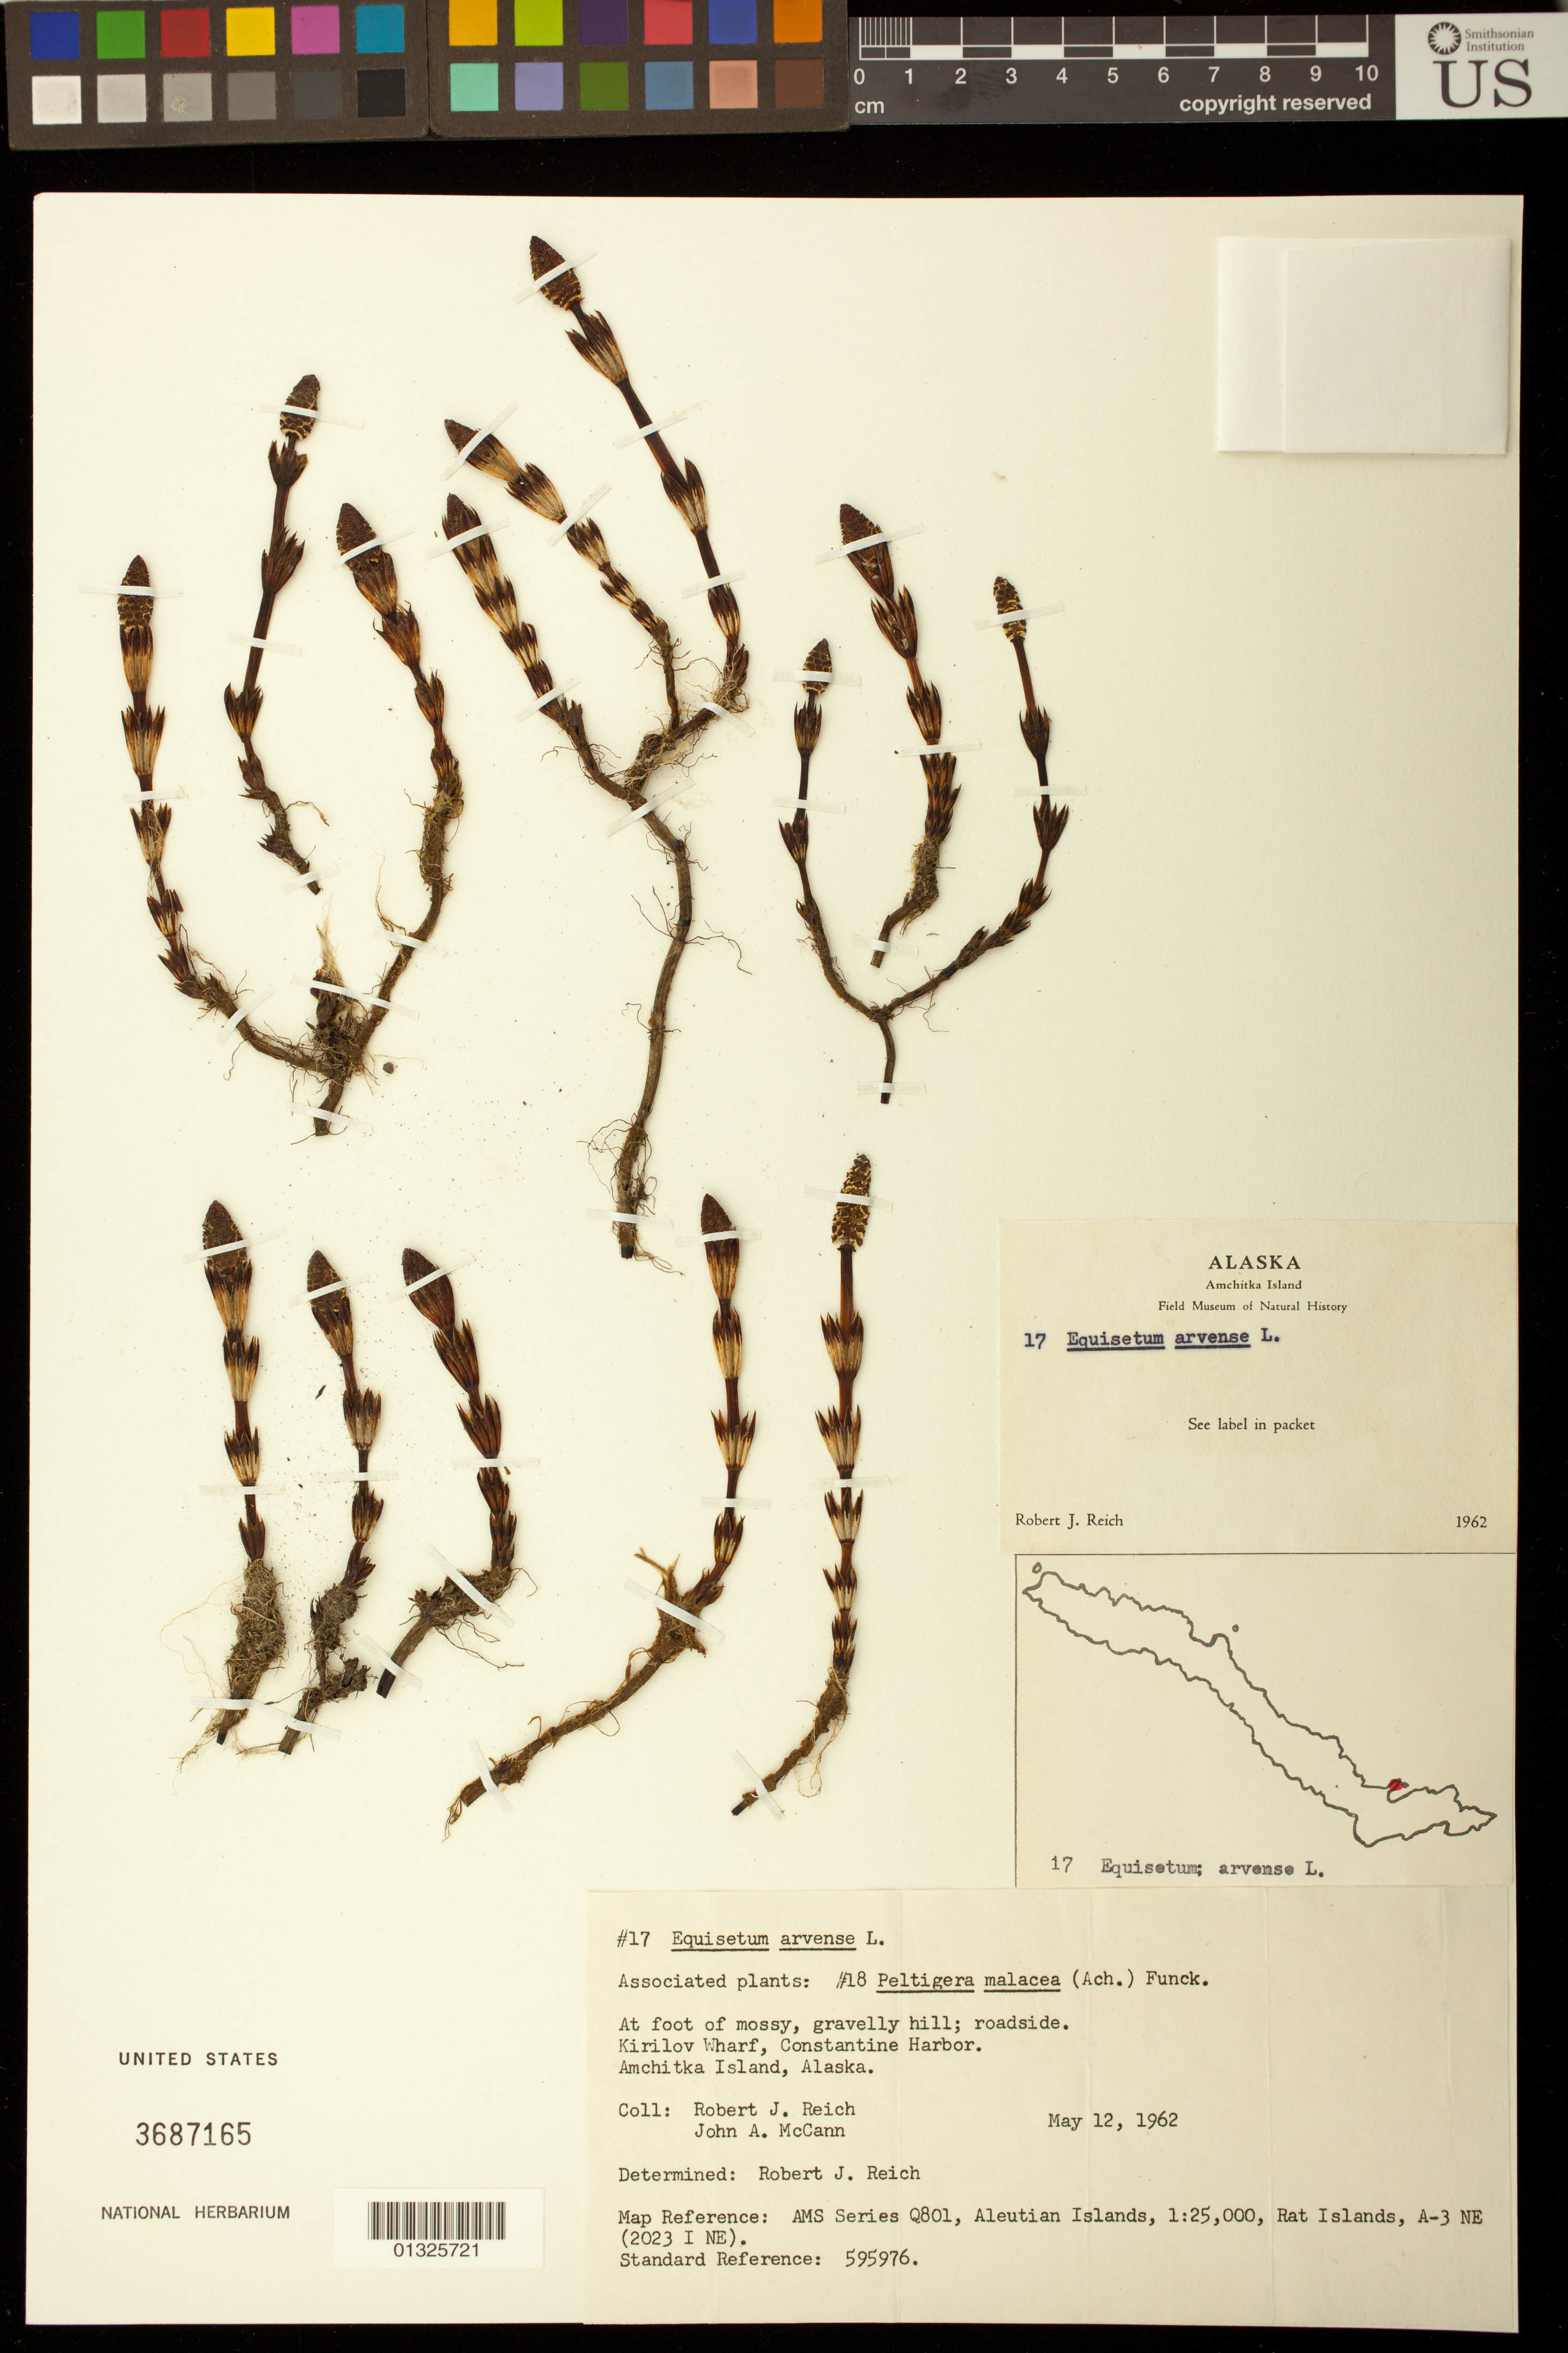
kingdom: Plantae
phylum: Tracheophyta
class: Polypodiopsida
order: Equisetales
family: Equisetaceae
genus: Equisetum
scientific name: Equisetum arvense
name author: L.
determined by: Reich, R. J.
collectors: R. Reich & J. A. McCann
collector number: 17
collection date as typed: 12 May 1962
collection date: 1962-05-12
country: United States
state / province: Alaska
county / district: Aleutian Islands Division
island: Amchitka Island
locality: Amchitka Island, Kirilov Wharf, Constantine Harbor.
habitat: At foot of mossy, gravelly hill; roadside.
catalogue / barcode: US 3687165